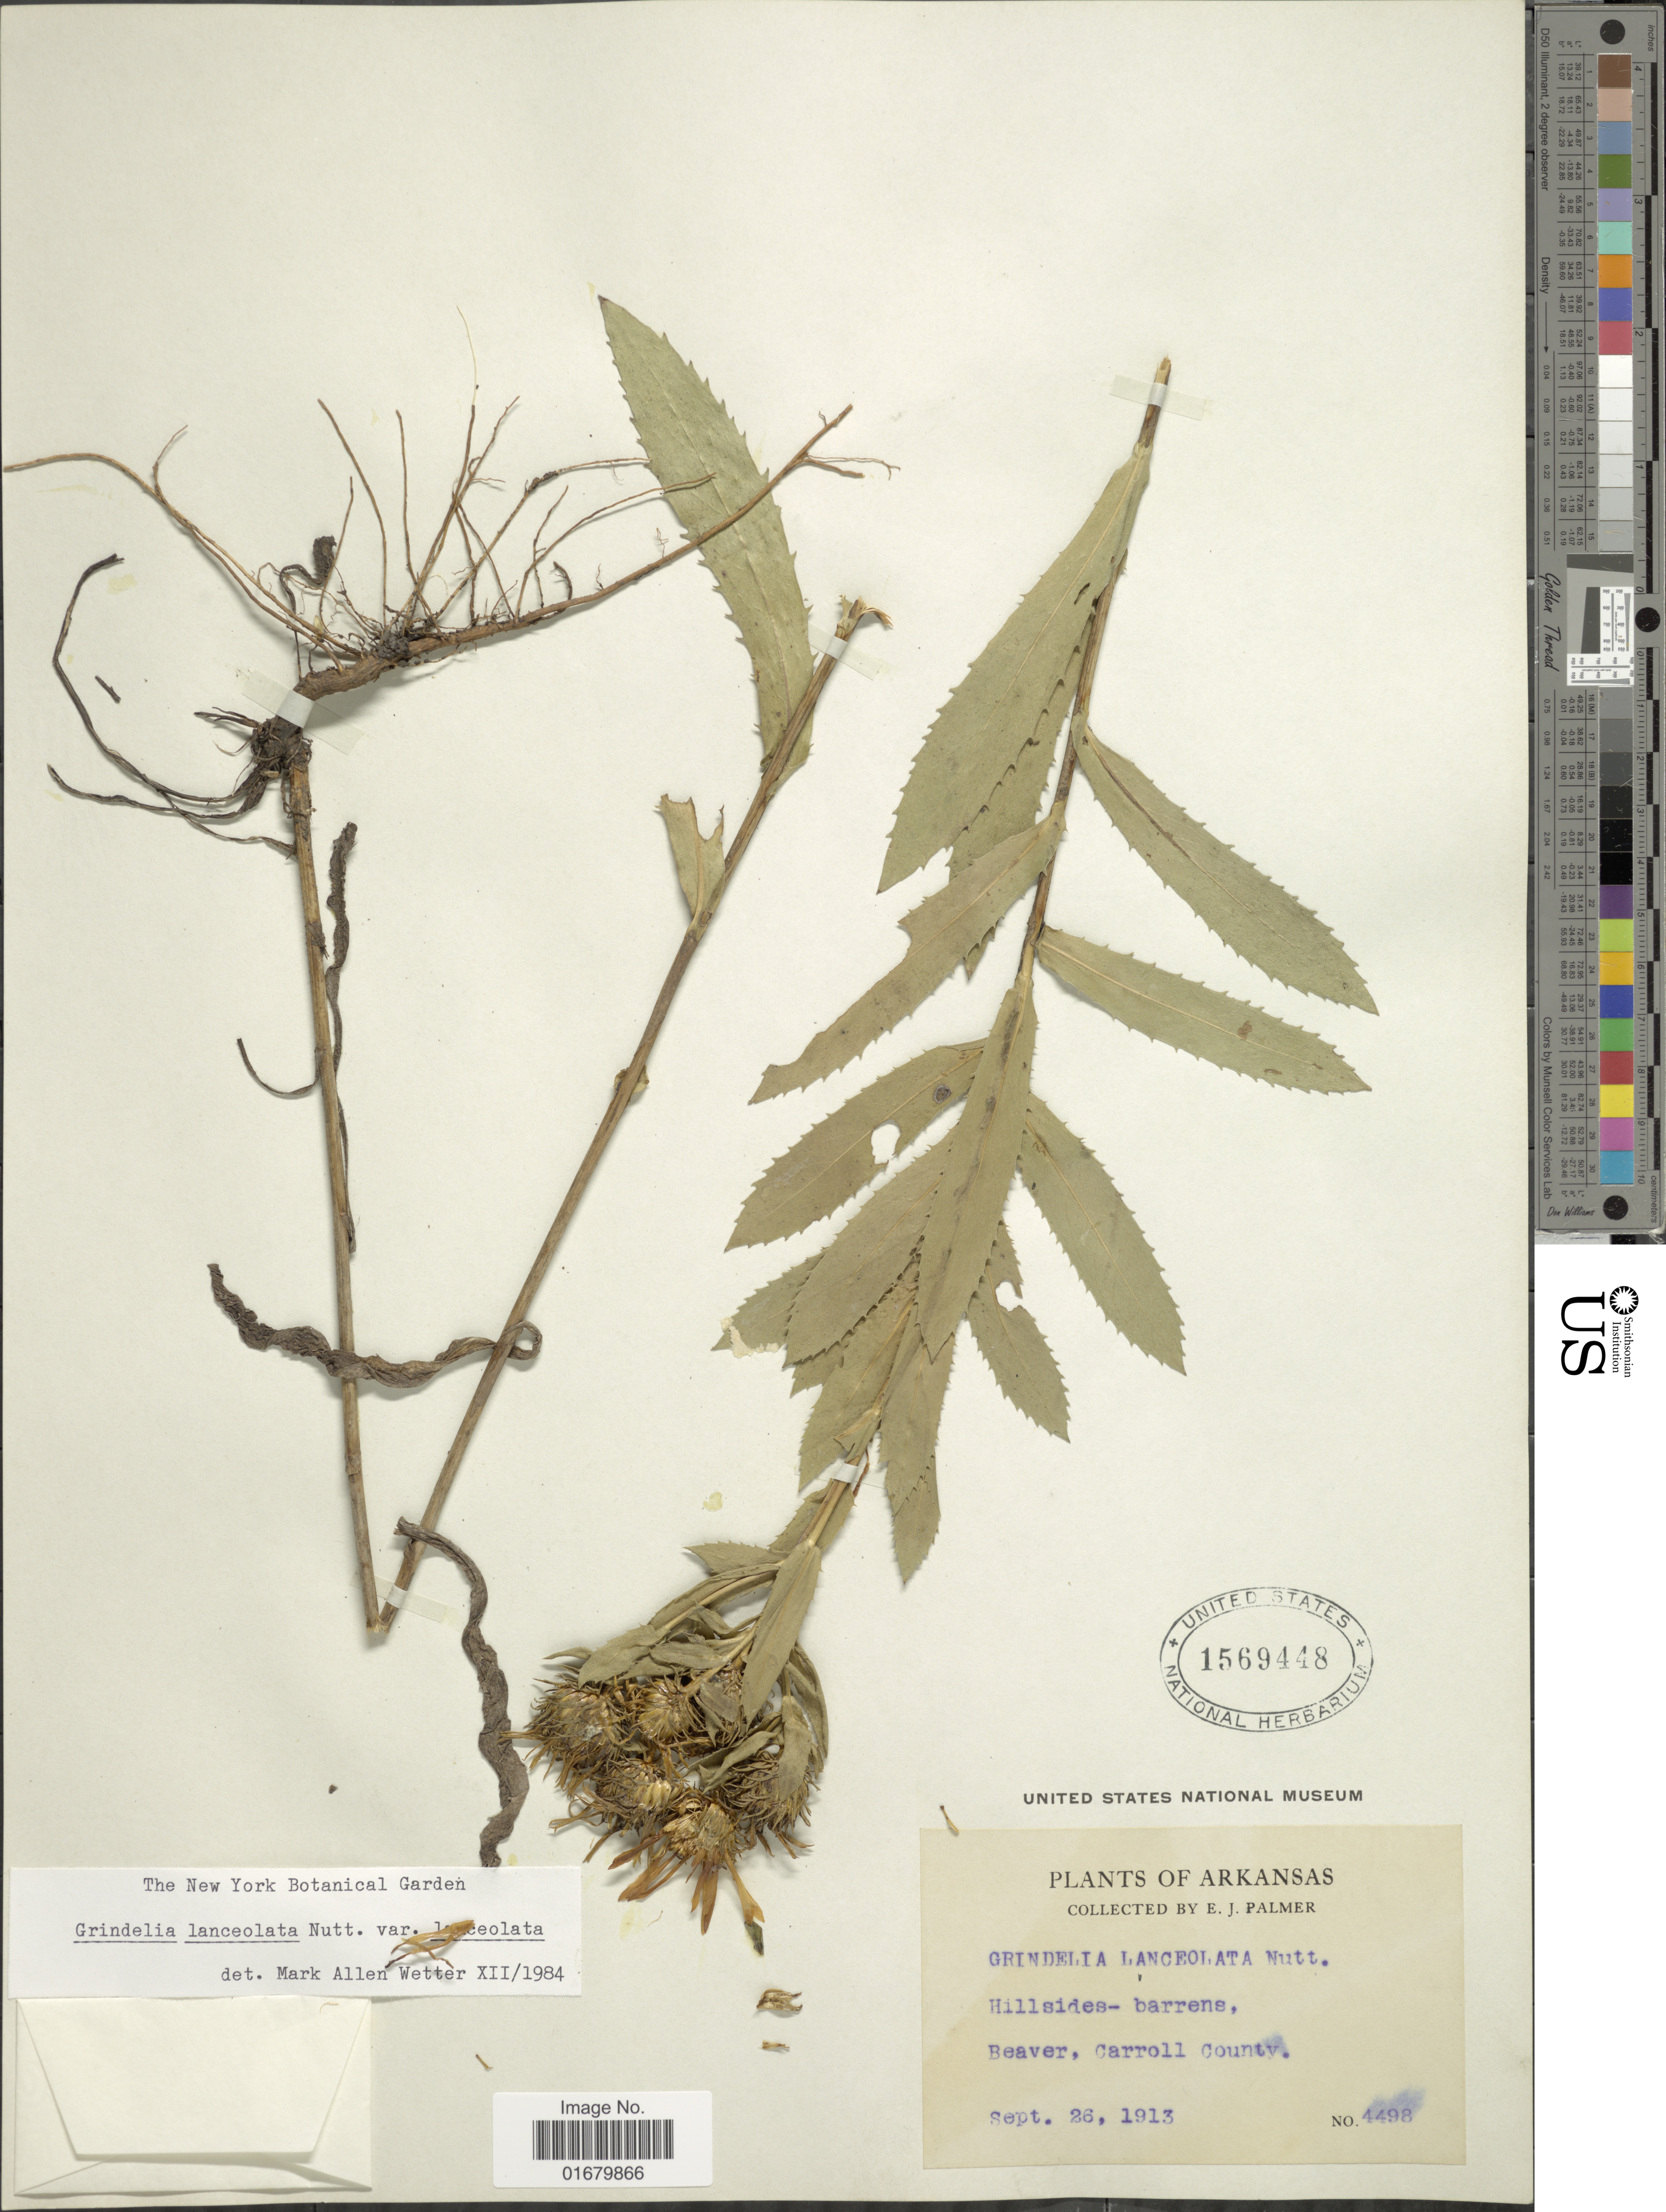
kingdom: Plantae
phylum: Tracheophyta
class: Magnoliopsida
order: Asterales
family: Asteraceae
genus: Grindelia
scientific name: Grindelia lanceolata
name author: Nutt.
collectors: E. J. Palmer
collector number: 4498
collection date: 1913-09-26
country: United States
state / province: Arkansas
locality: Beaver, Carroll County.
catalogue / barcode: US 1569448